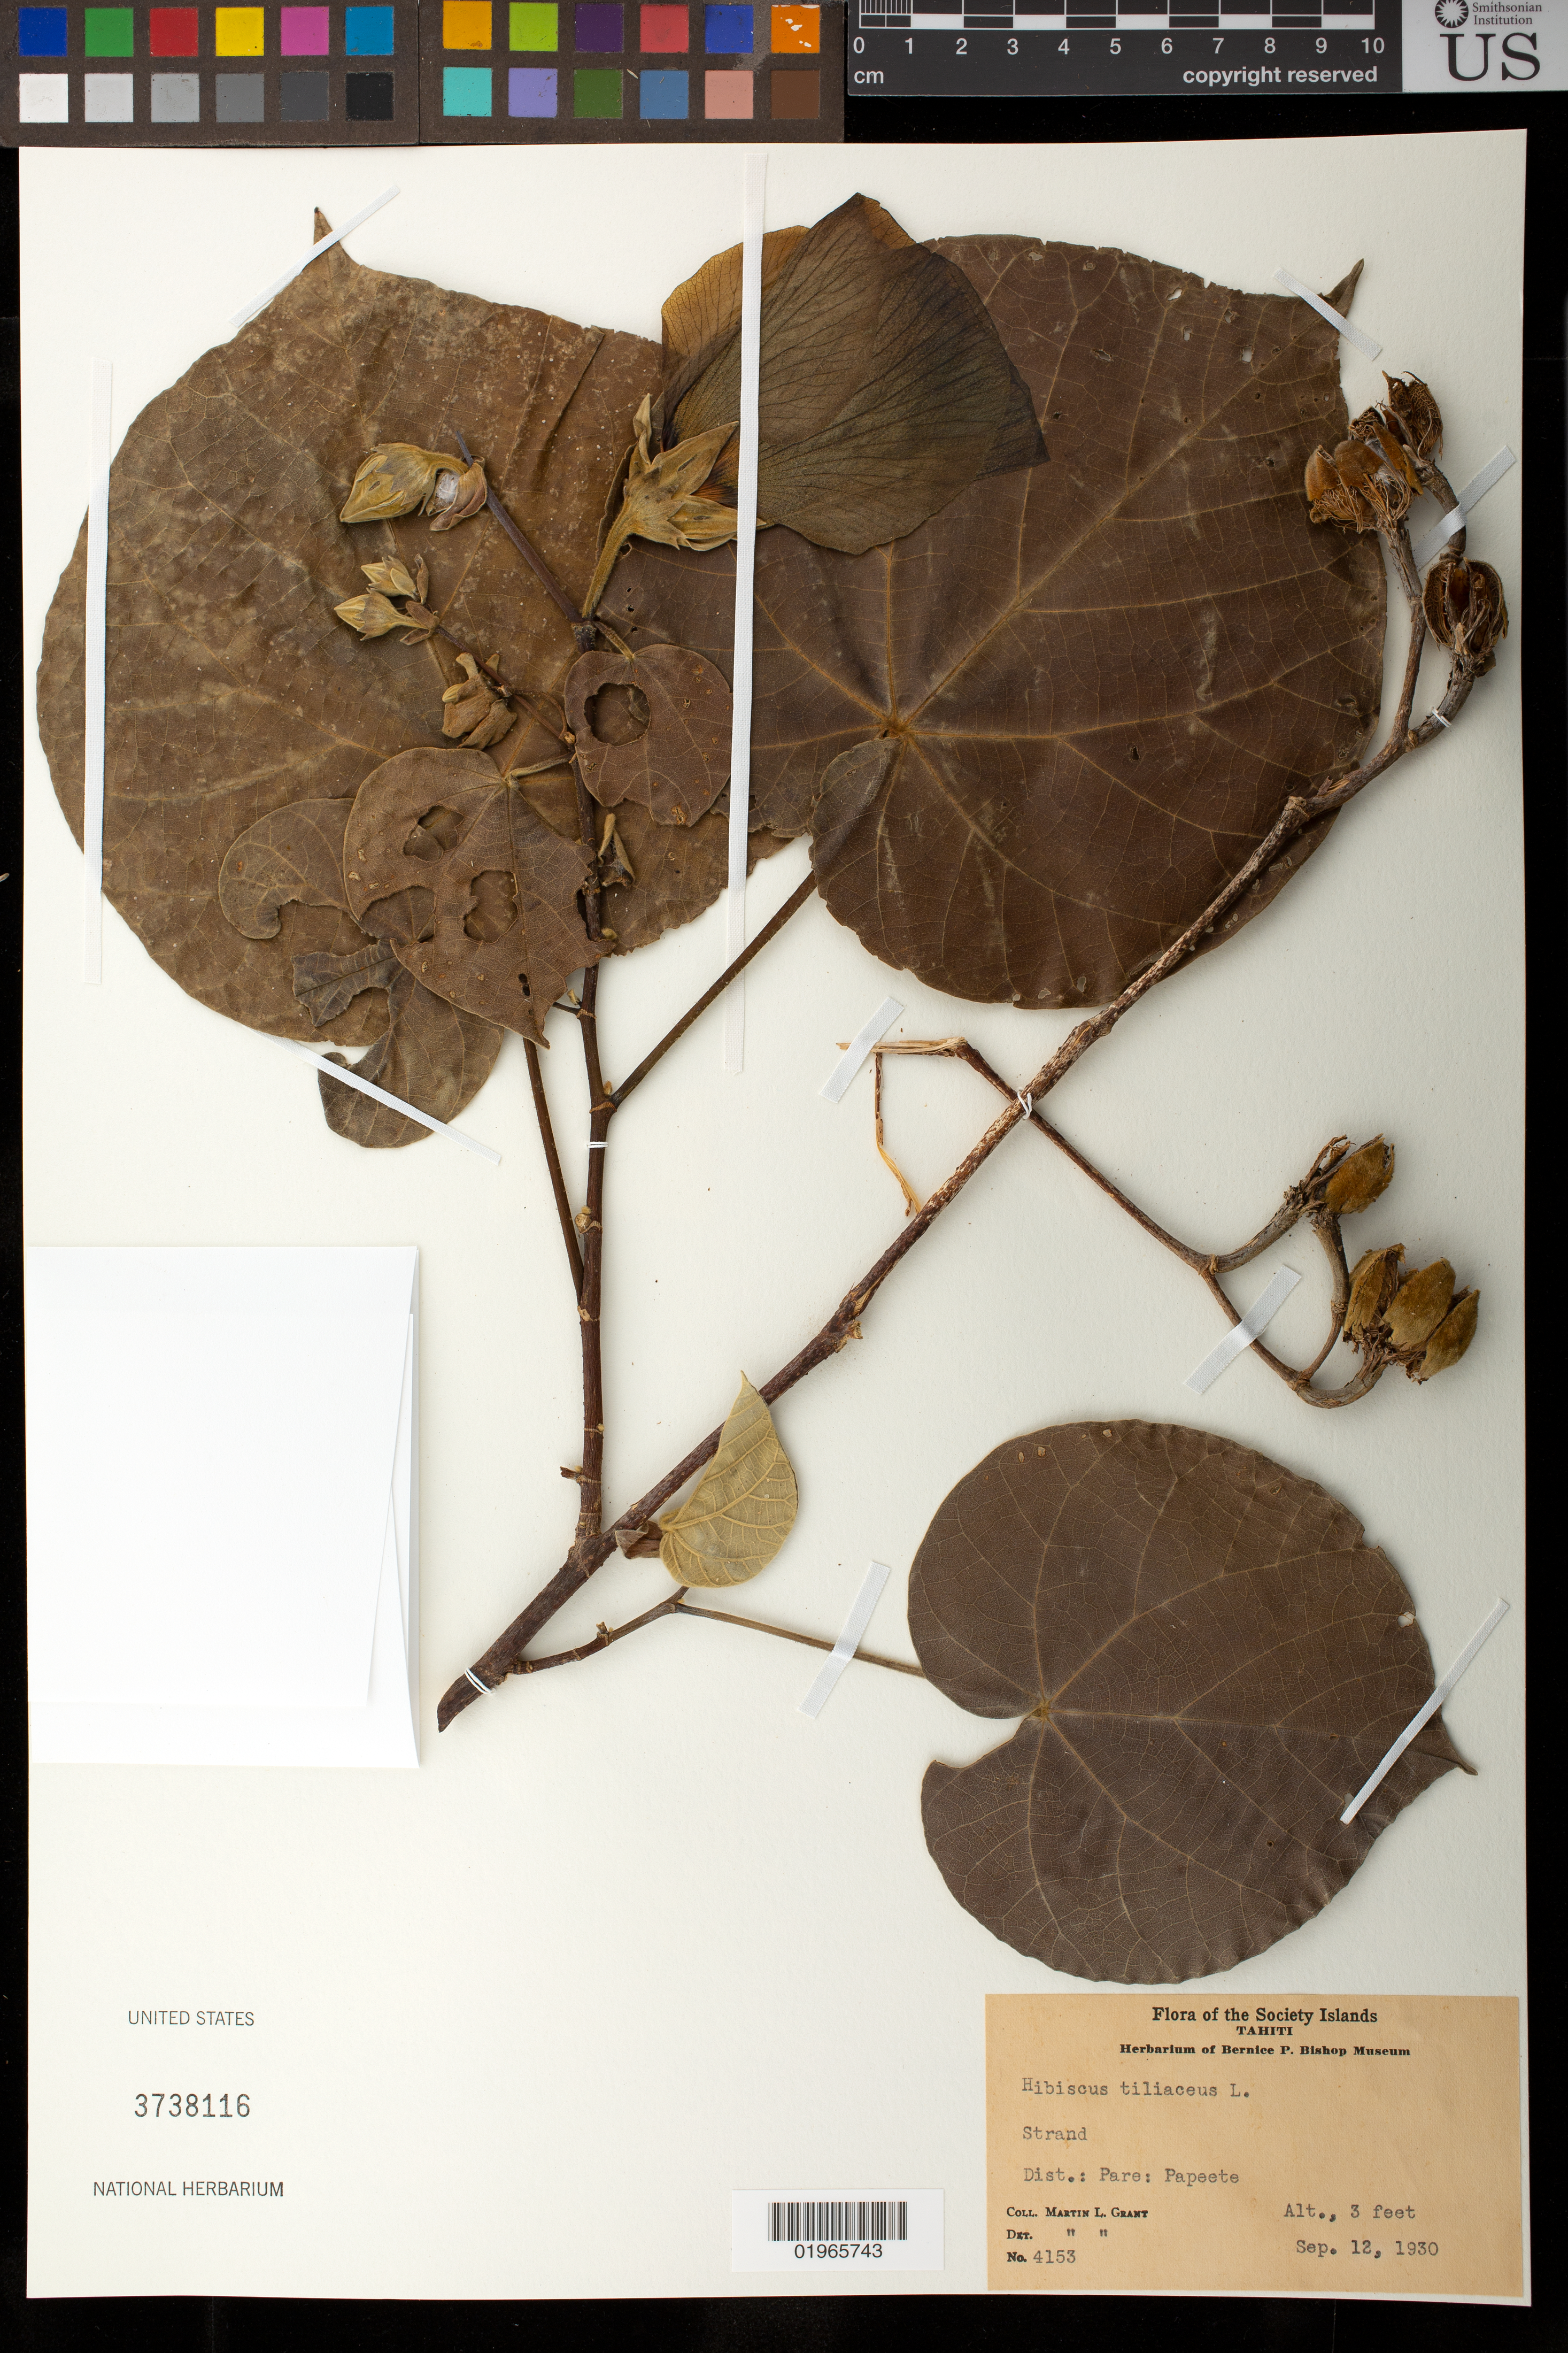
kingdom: Plantae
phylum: Tracheophyta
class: Magnoliopsida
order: Malvales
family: Malvaceae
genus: Talipariti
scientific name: Talipariti tiliaceum var. tiliaceum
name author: (L.) Fryxell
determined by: Dorr, Laurence J., Curator (BOT), Smithsonian Institution - National Museum of Natural History (UNITED STATES)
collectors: M. L. Grant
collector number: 4153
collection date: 1930-09-12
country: French Polynesia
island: Tahiti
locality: Dist. Pare, Papeete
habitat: Strand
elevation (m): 1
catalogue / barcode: US 3738116